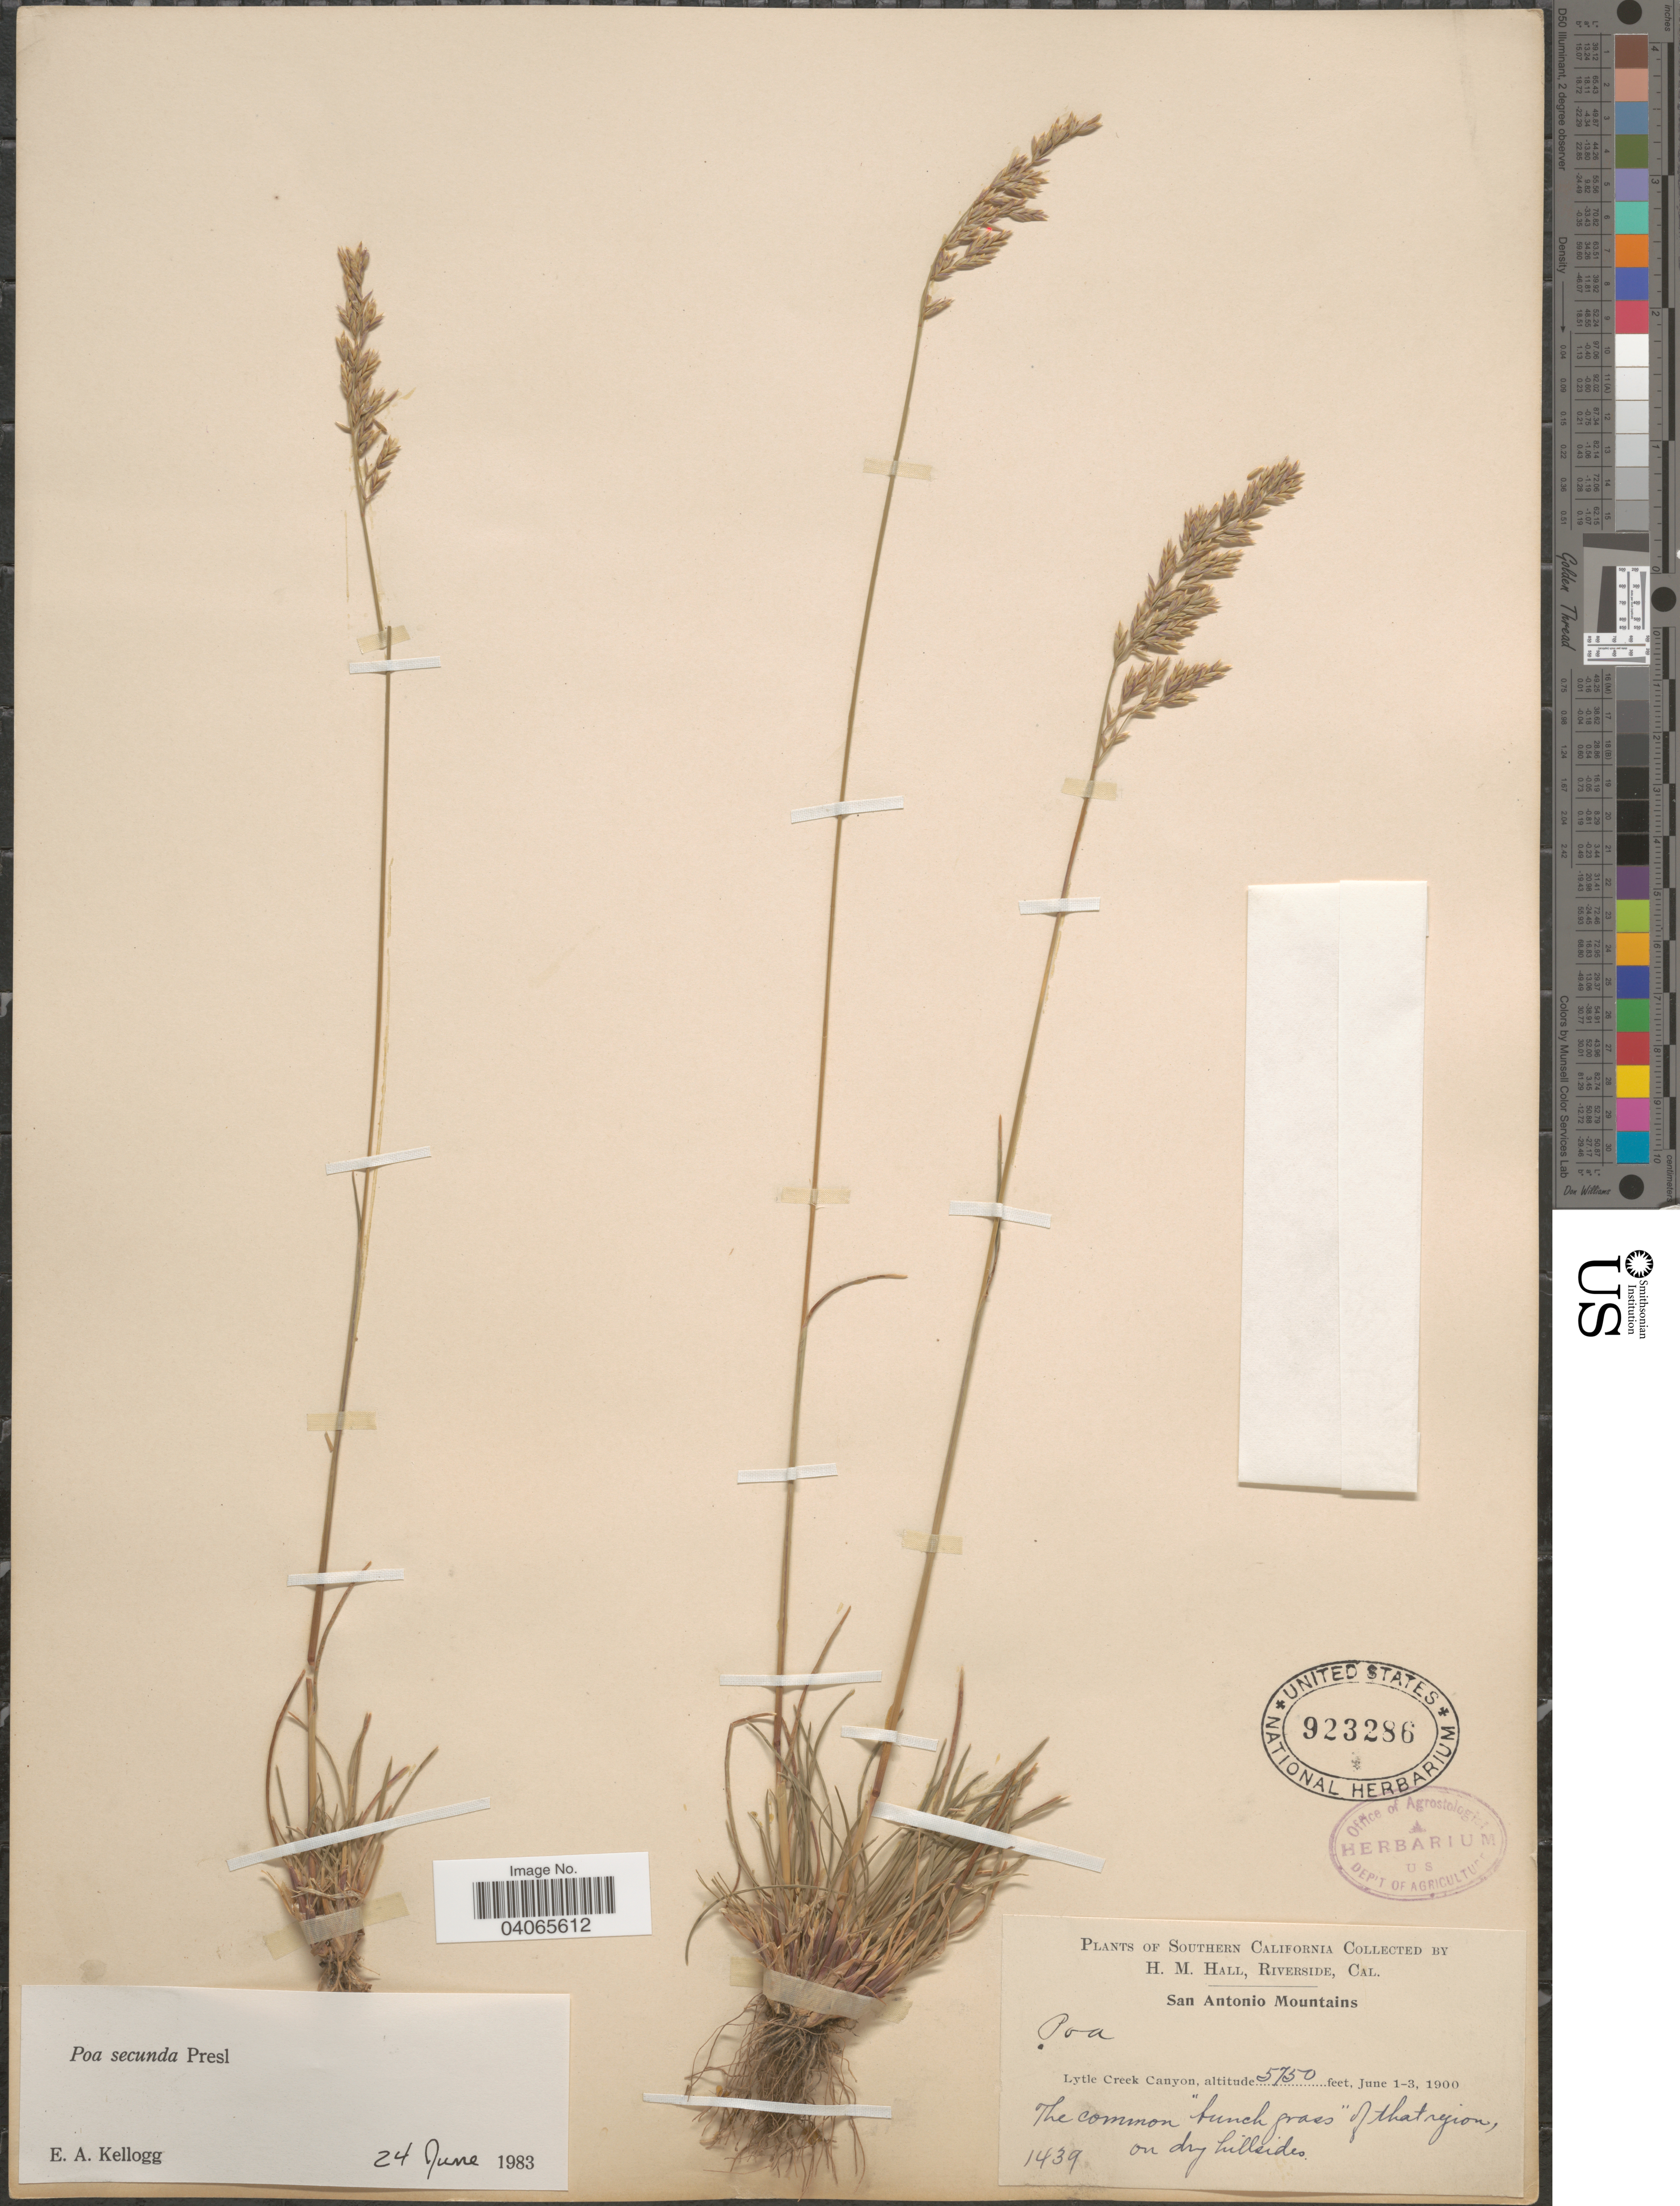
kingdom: Plantae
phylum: Tracheophyta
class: Liliopsida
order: Poales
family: Poaceae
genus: Poa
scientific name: Poa secunda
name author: J. Presl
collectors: H. M. Hall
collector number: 1439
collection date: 1900-06-01/1900-06-03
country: United States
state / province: California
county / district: Los Angeles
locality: Southern California. San Antonio Mountains. Lytle Creek Canyon.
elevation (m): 1753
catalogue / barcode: US 923286